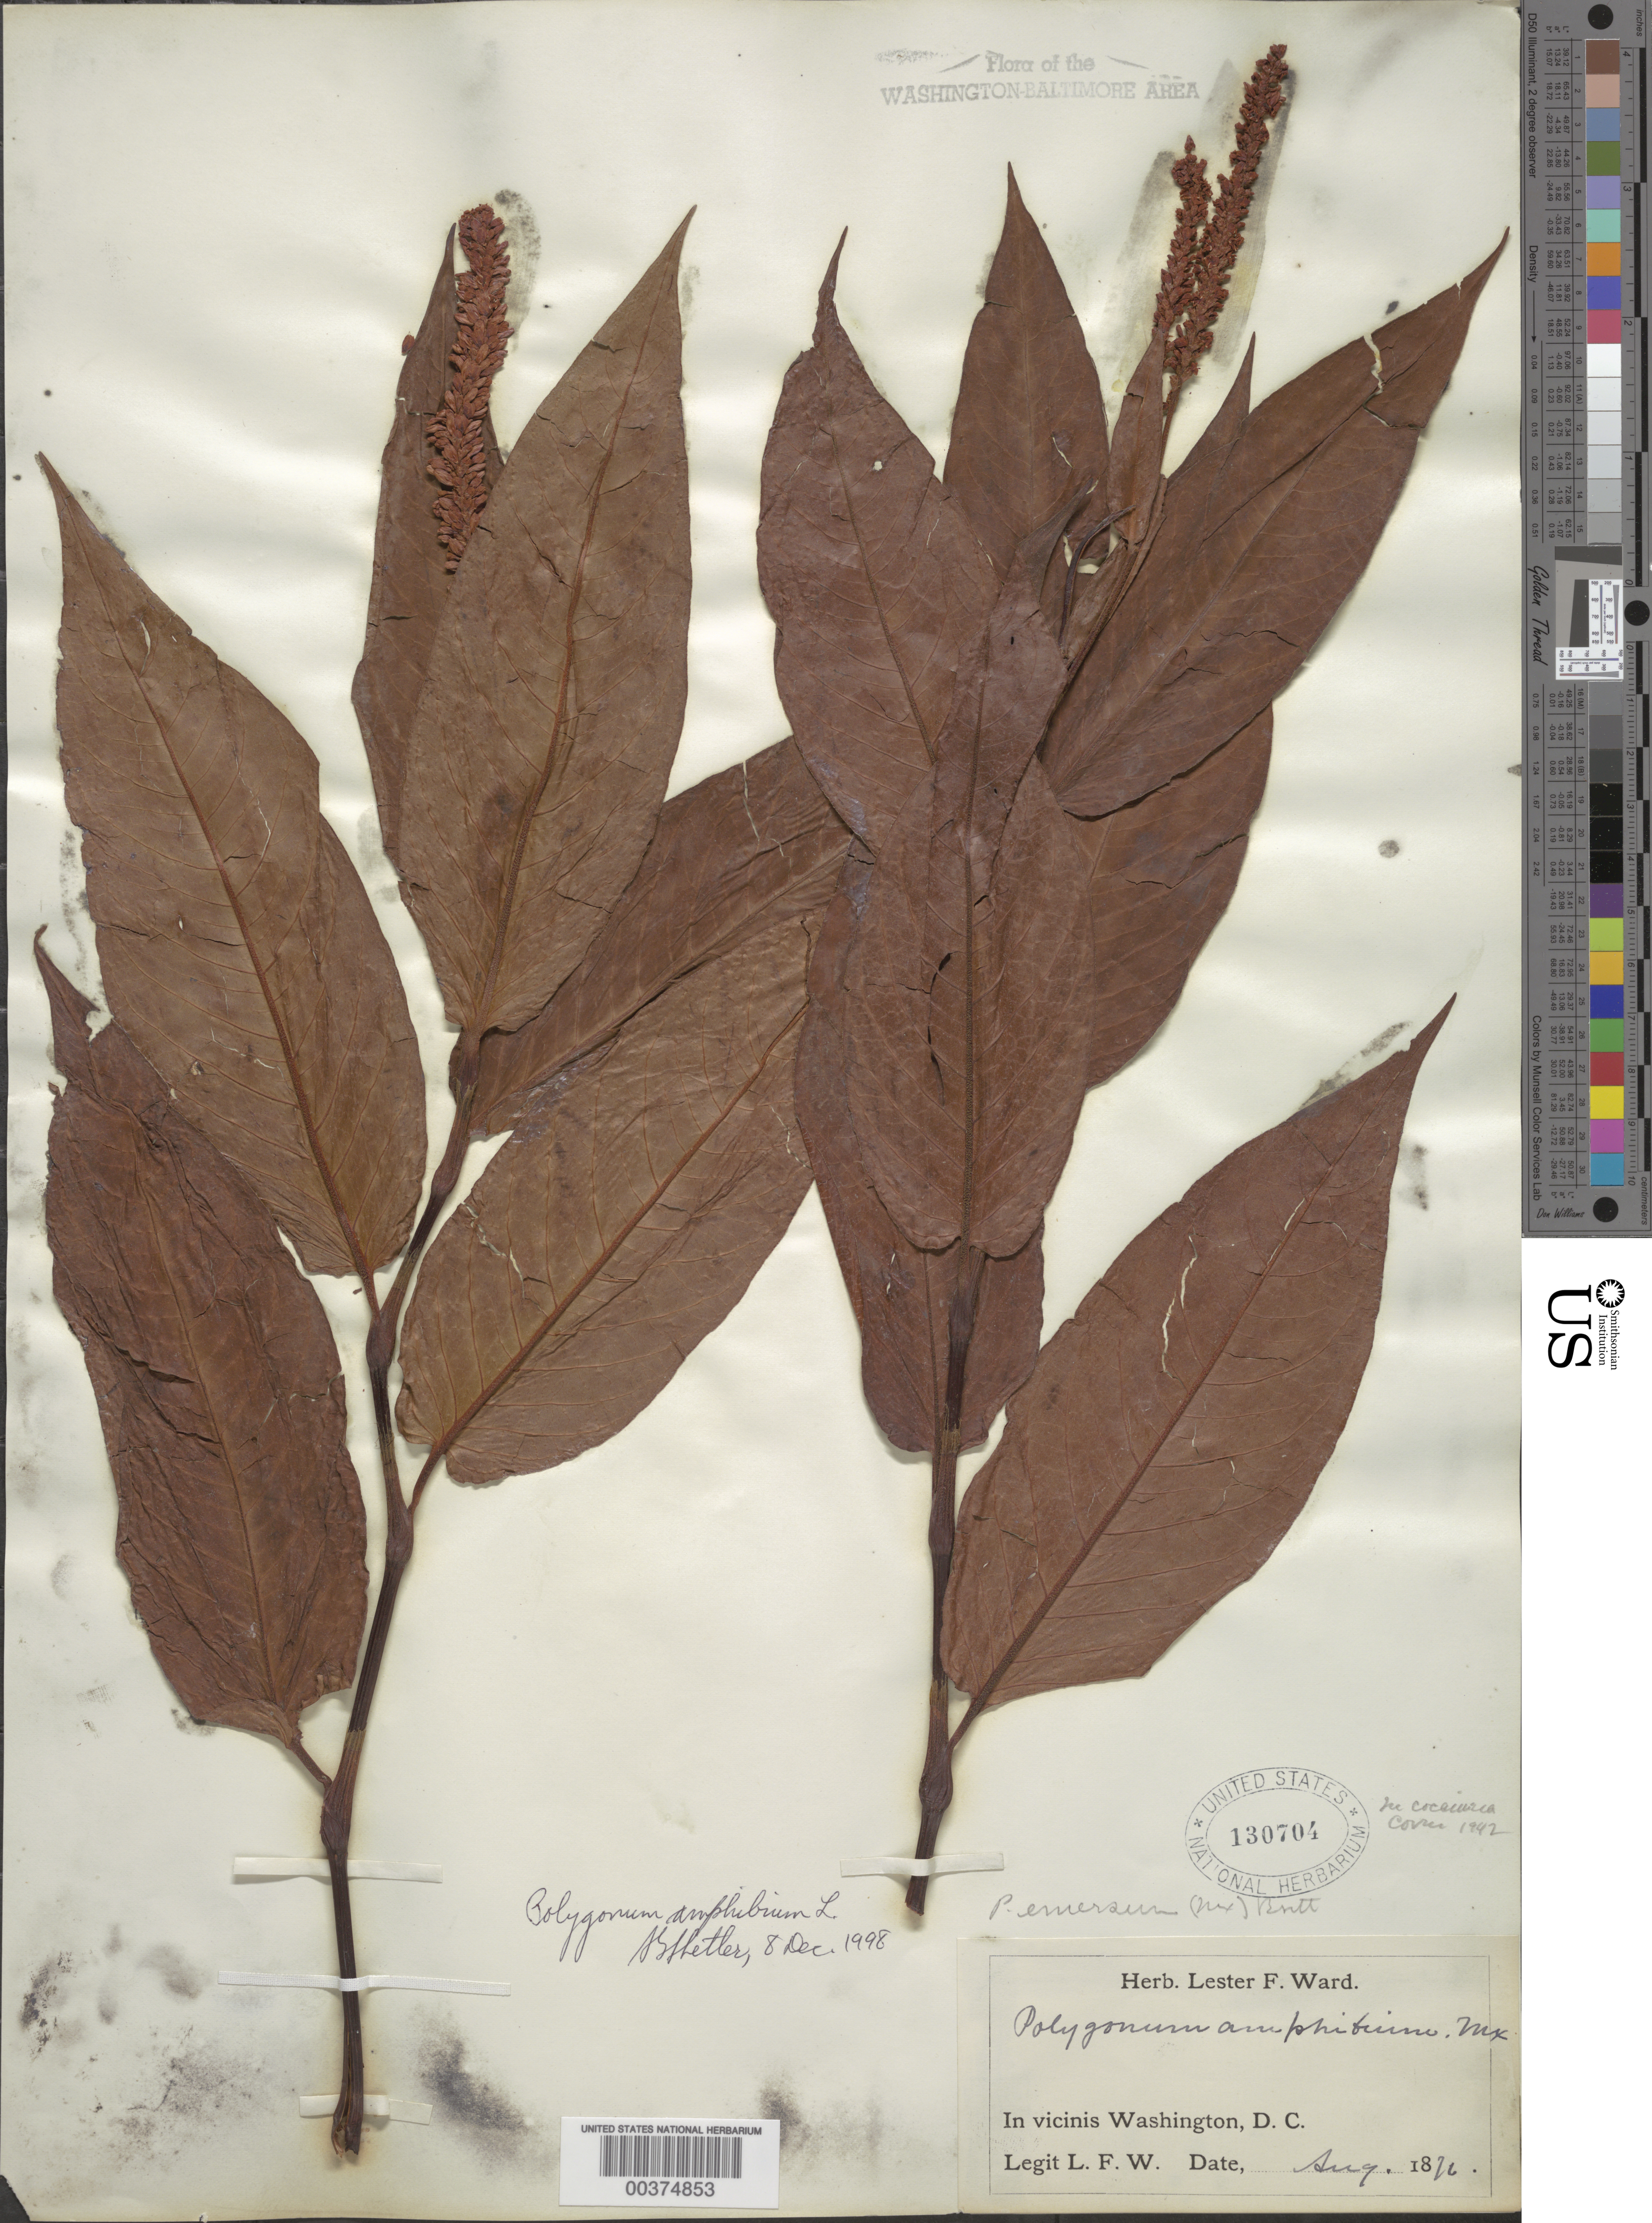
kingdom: Plantae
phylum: Tracheophyta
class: Magnoliopsida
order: Caryophyllales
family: Polygonaceae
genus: Persicaria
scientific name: Persicaria coccinea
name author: (Muhl. ex Willd.) Greene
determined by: Atha, D. E.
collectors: L. F. Ward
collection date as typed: Aug 1876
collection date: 1876-08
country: United States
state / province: District of Columbia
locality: Washington DC area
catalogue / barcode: US 130704